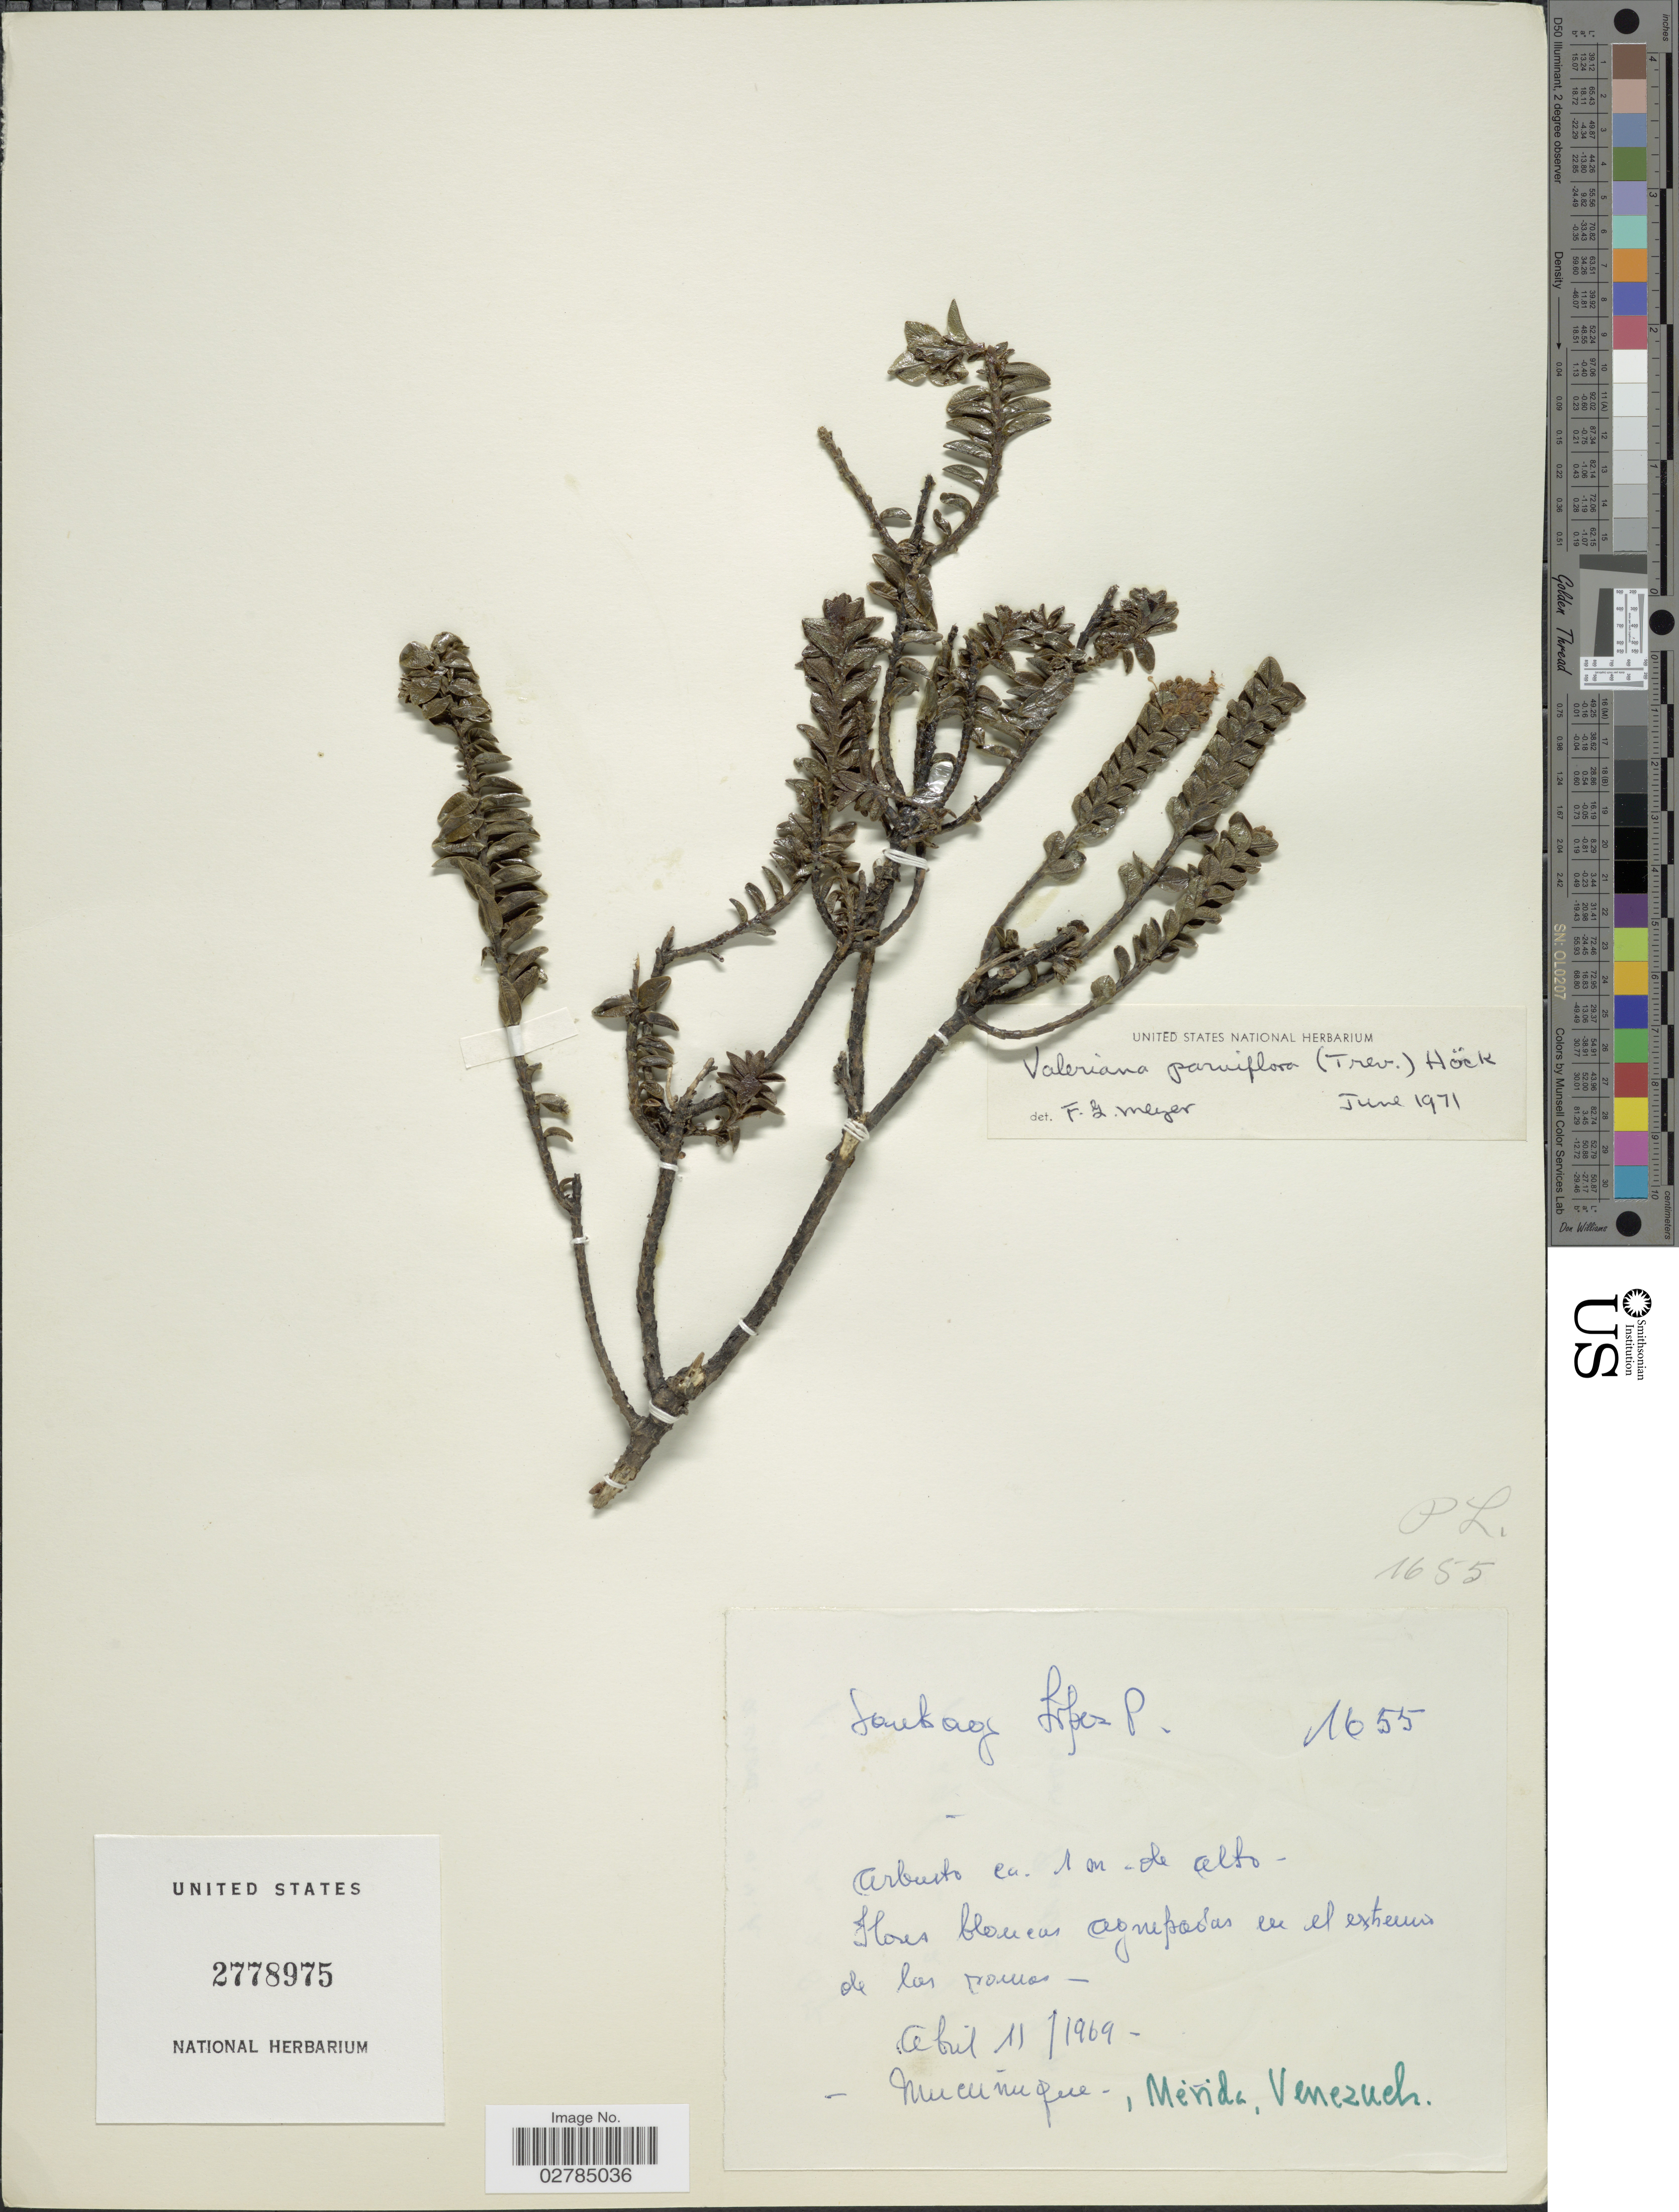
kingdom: Plantae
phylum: Tracheophyta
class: Magnoliopsida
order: Dipsacales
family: Caprifoliaceae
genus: Valeriana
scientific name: Valeriana parviflora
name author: Miégev.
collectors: S. Lopez P.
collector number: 1655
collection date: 1969-04-11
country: Venezuela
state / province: Mérida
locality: Mucunuque.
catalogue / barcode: US 2778975